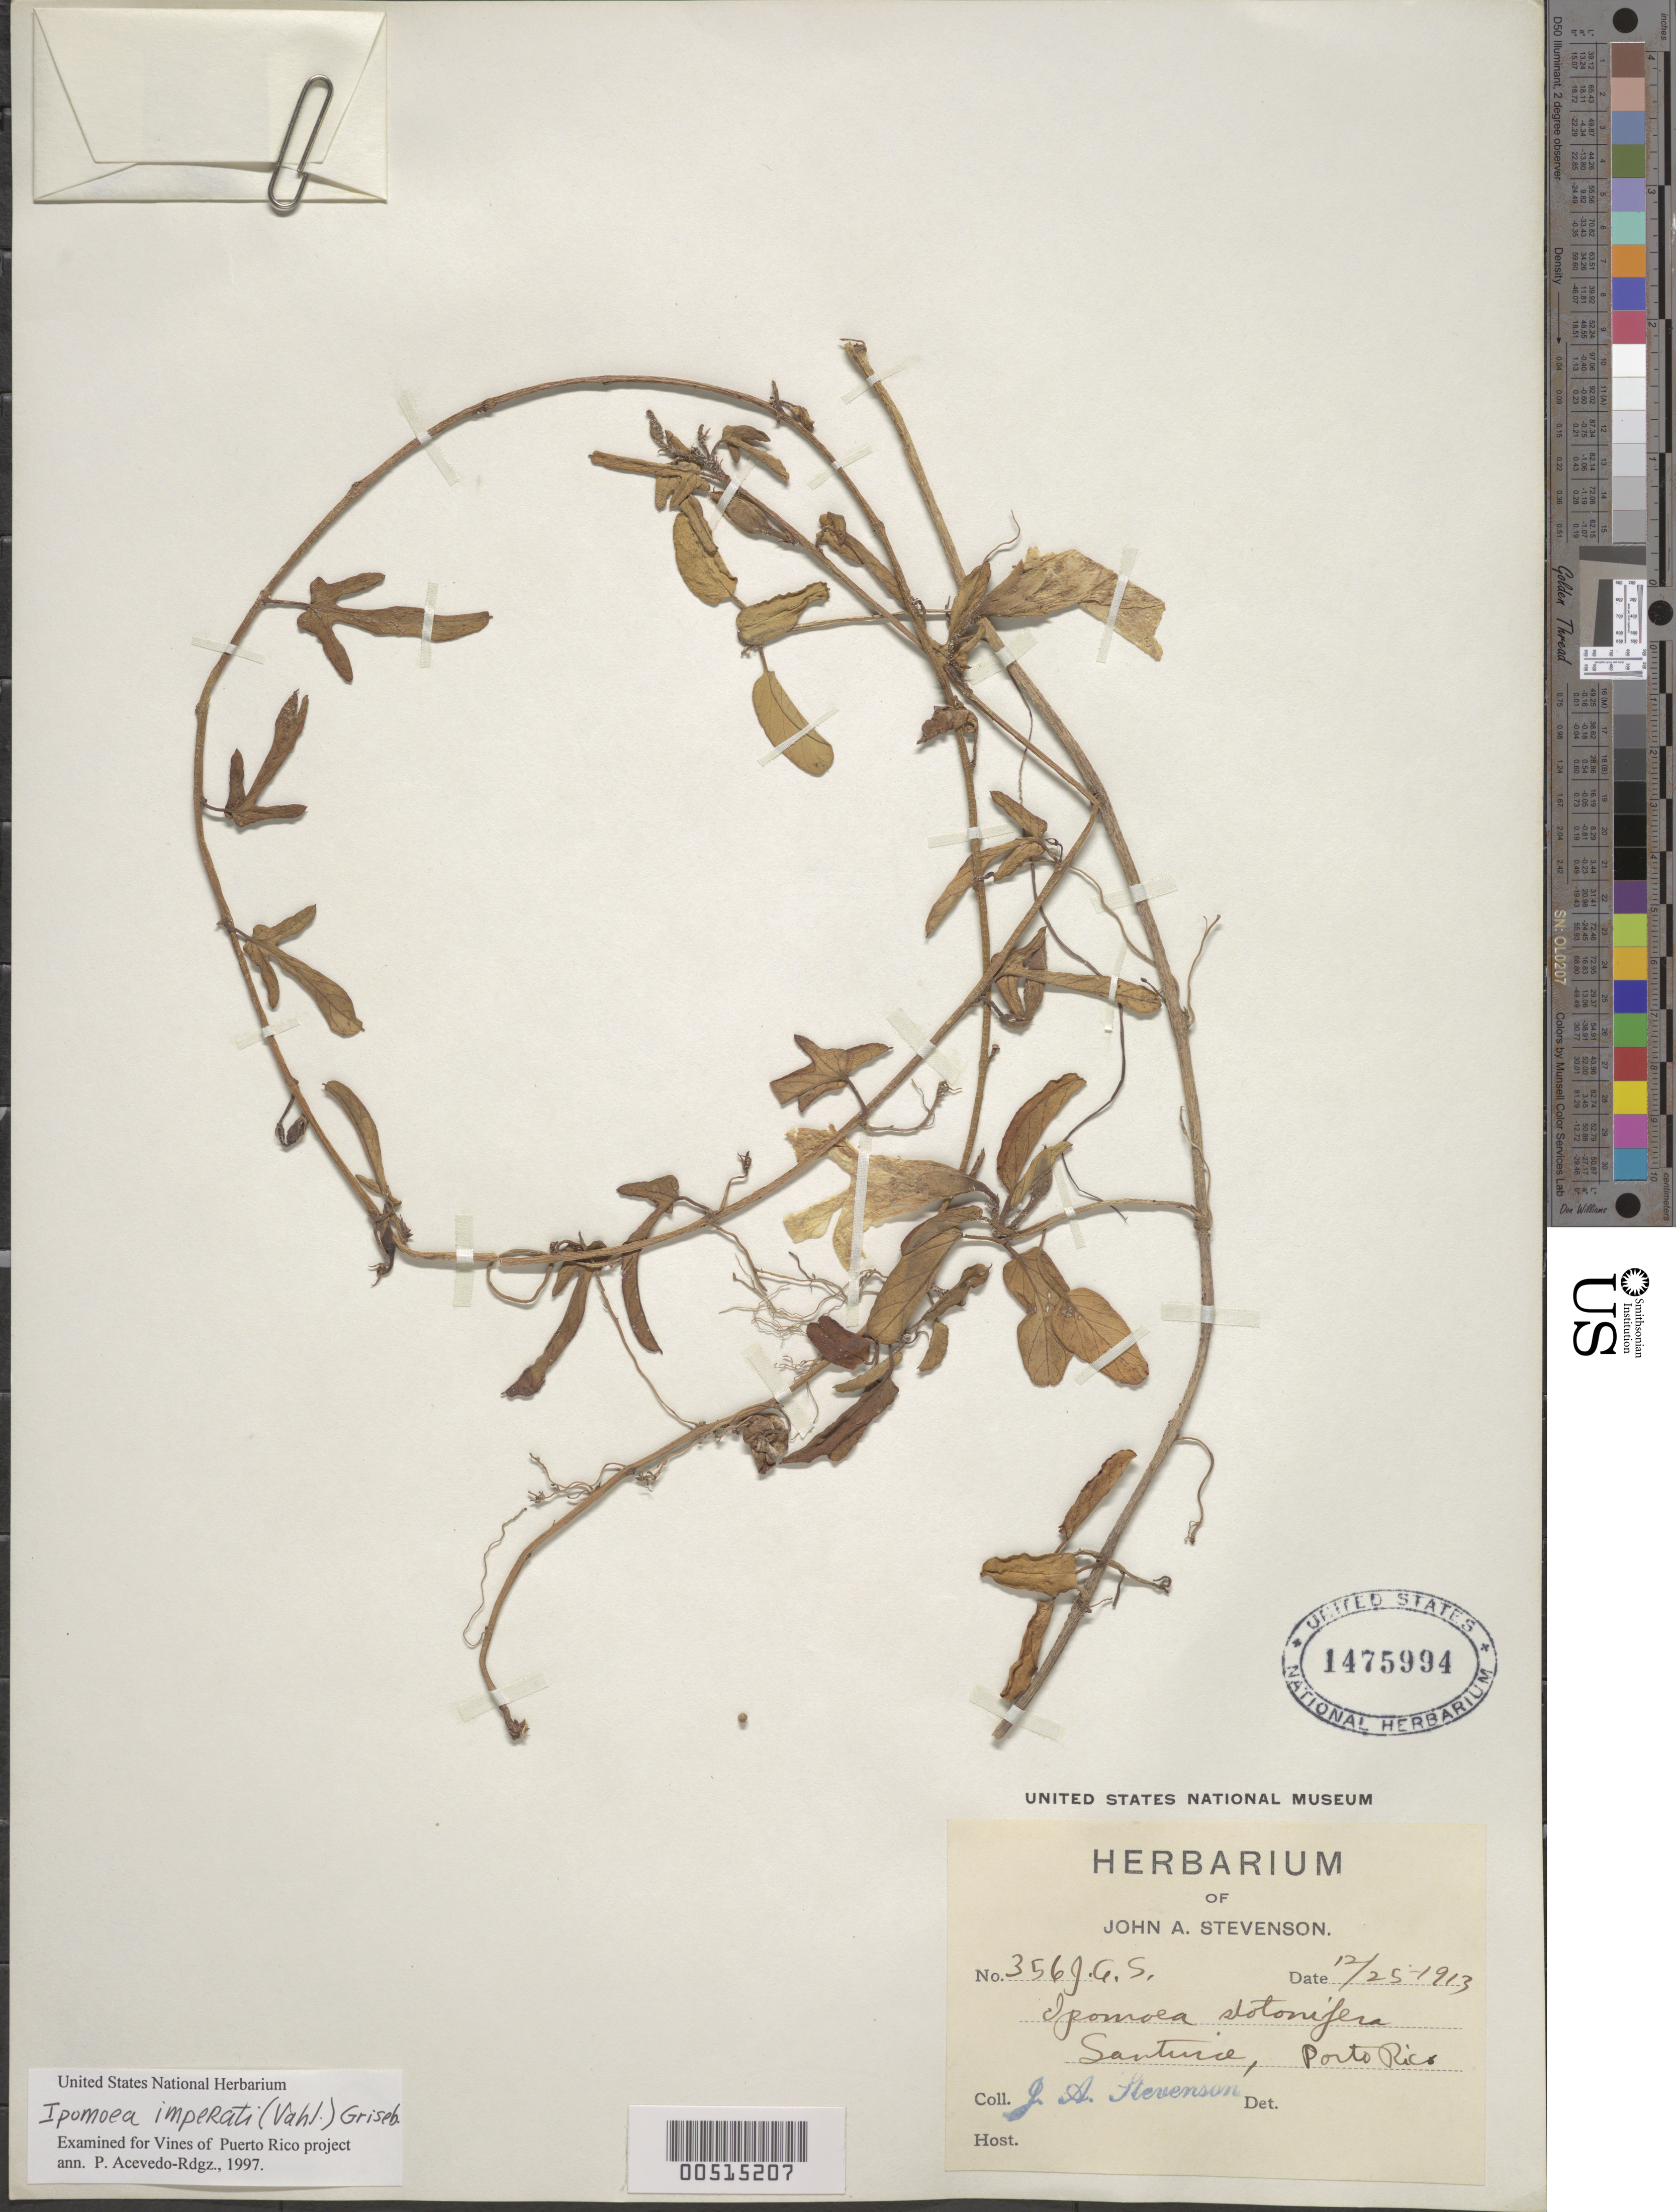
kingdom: Plantae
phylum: Tracheophyta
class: Magnoliopsida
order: Solanales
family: Convolvulaceae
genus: Ipomoea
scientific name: Ipomoea stolonifera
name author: (Cirillo) J.F. Gmel.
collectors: J. Stevenson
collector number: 356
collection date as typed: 25 Dec 1913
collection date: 1913-12-25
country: Puerto Rico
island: Greater Antilles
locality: Santurce.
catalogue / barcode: US 1475994